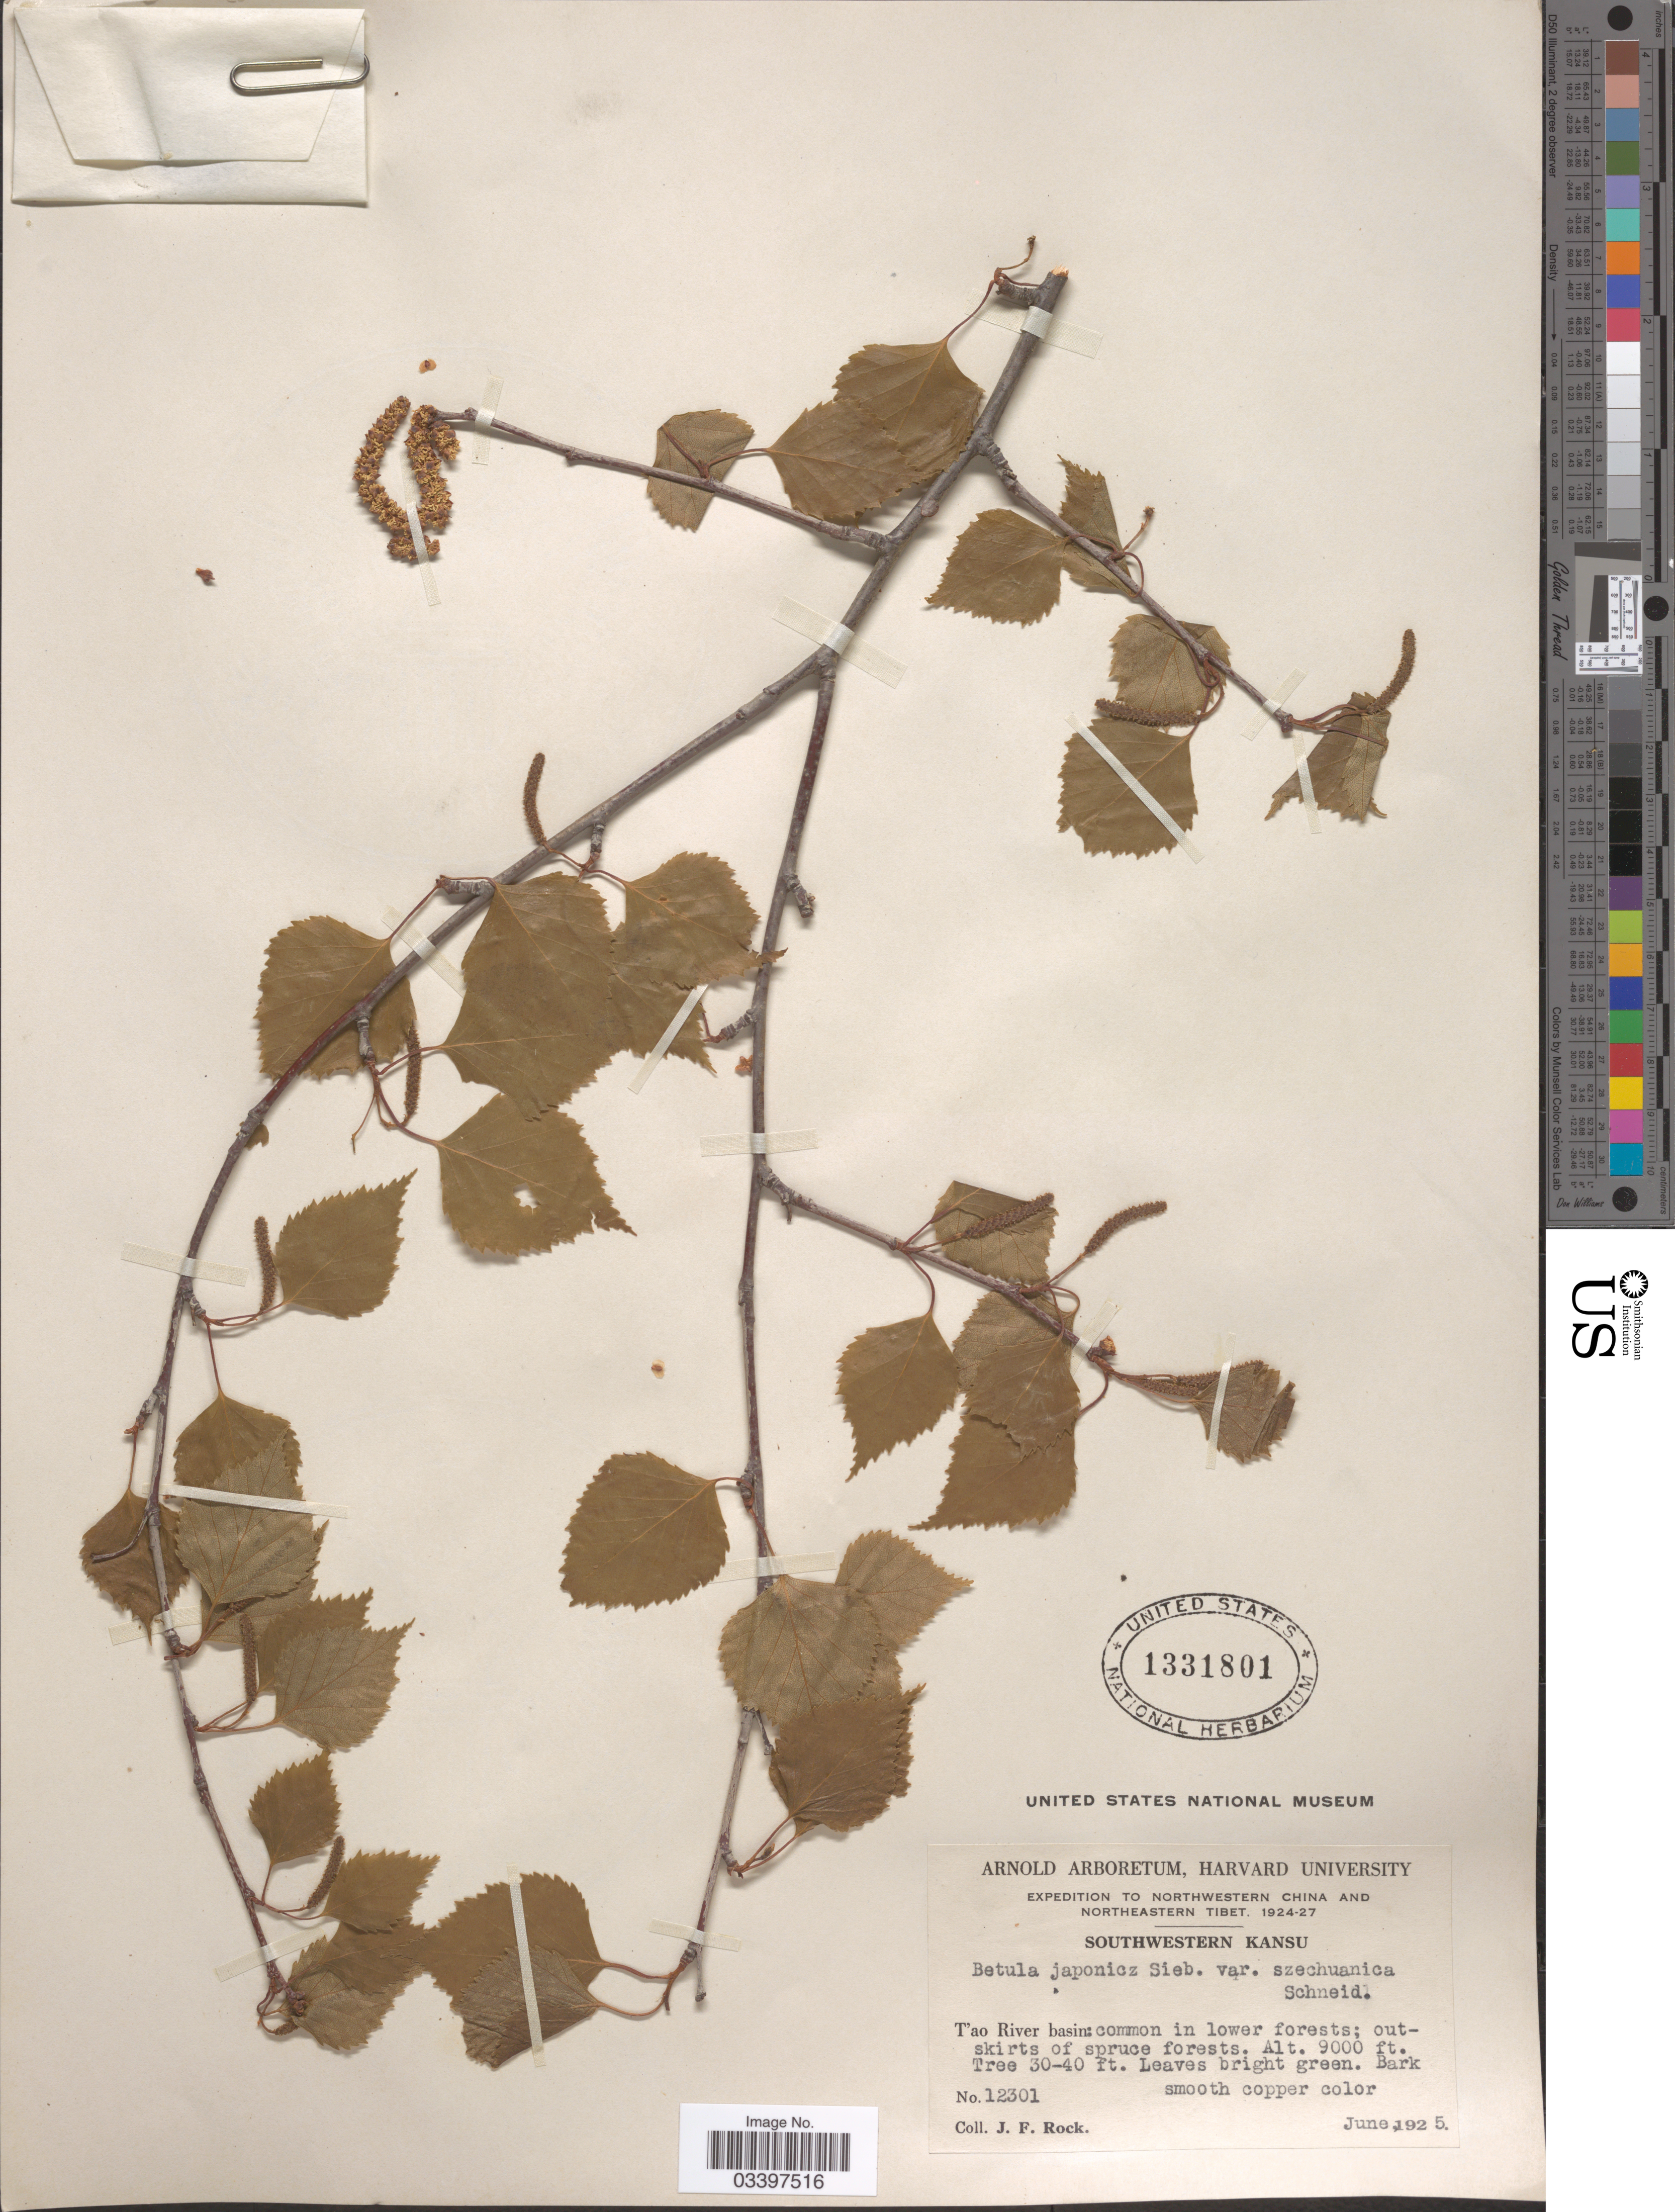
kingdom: Plantae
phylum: Tracheophyta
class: Magnoliopsida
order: Fagales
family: Betulaceae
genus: Betula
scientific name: Betula platyphylla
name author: Sukaczev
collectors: J. Rock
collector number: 12301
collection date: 1925-06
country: China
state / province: Gansu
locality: Northwestern China and Northeastern Tibet. Southwestern Kansu. T'ao River basin.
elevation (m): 2743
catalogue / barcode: US 1331801